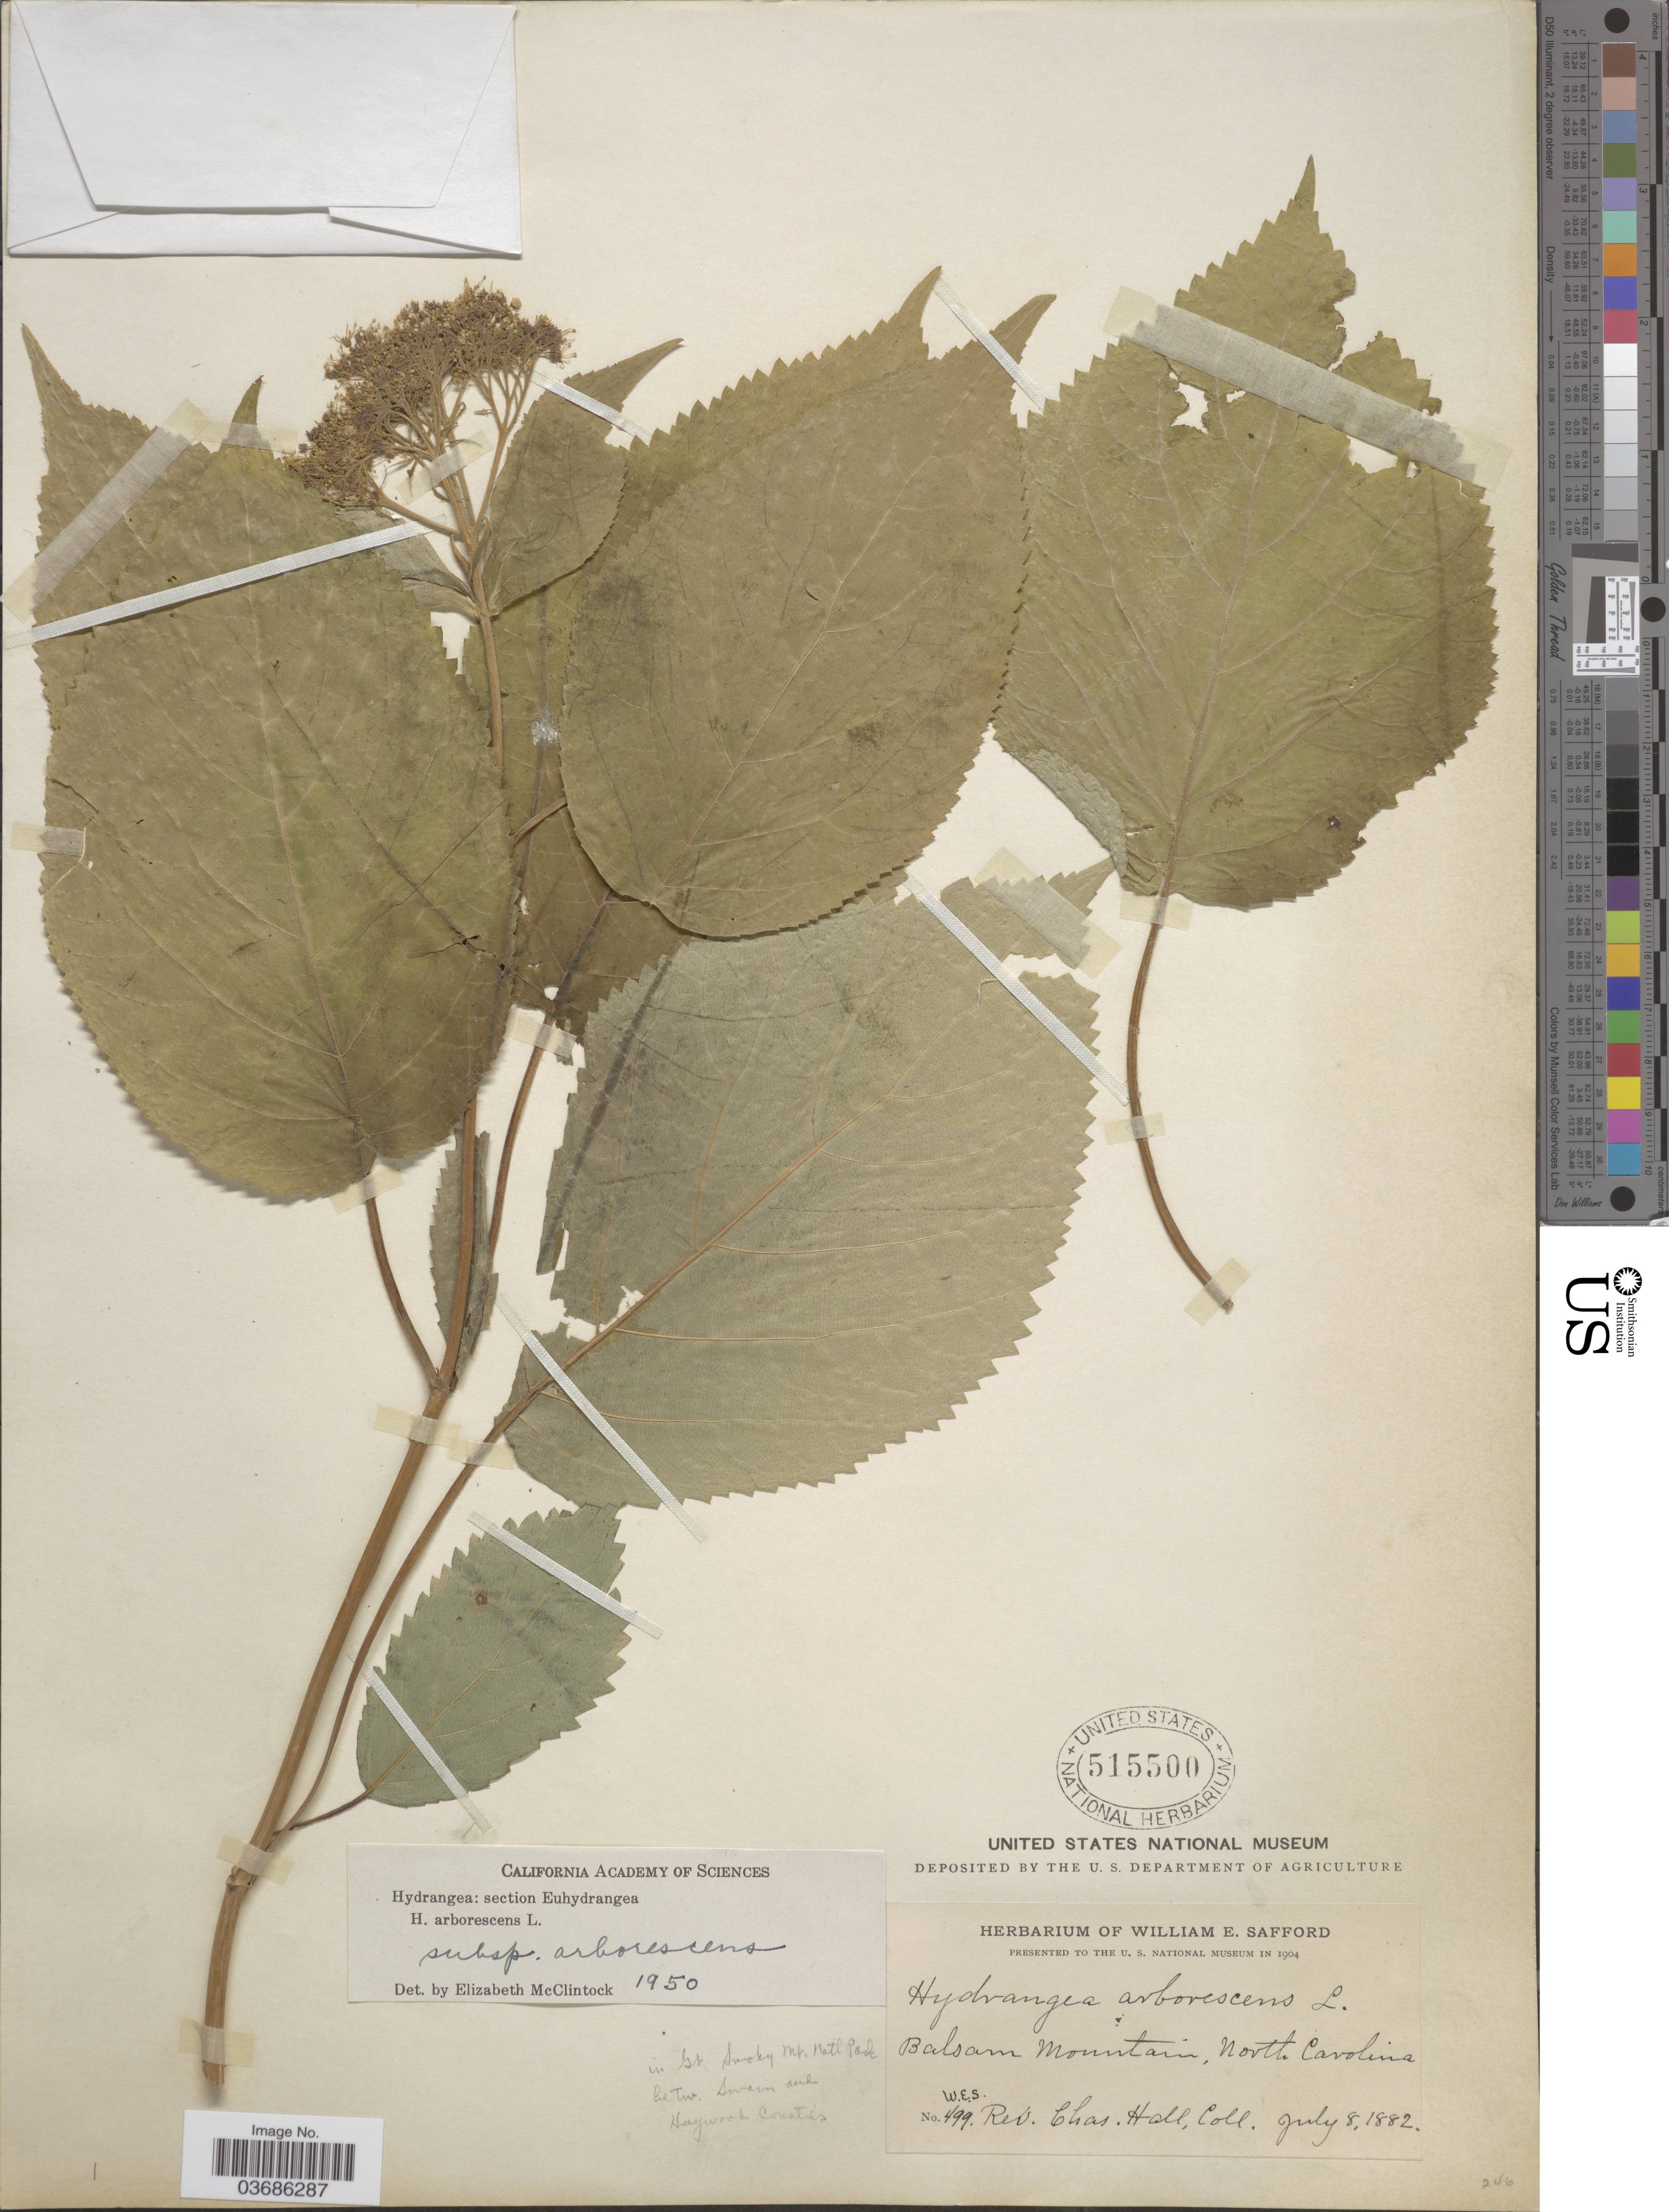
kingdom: Plantae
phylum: Tracheophyta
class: Magnoliopsida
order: Cornales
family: Hydrangeaceae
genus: Hydrangea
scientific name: Hydrangea arborescens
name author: L.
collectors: C. Hall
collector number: W.E.S.499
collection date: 1882-07-08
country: United States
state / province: North Carolina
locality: Balsam Mountain. In Gt. Smoky Mt. Natl Park betw. Swain and Haywood Counties.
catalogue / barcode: US 515500